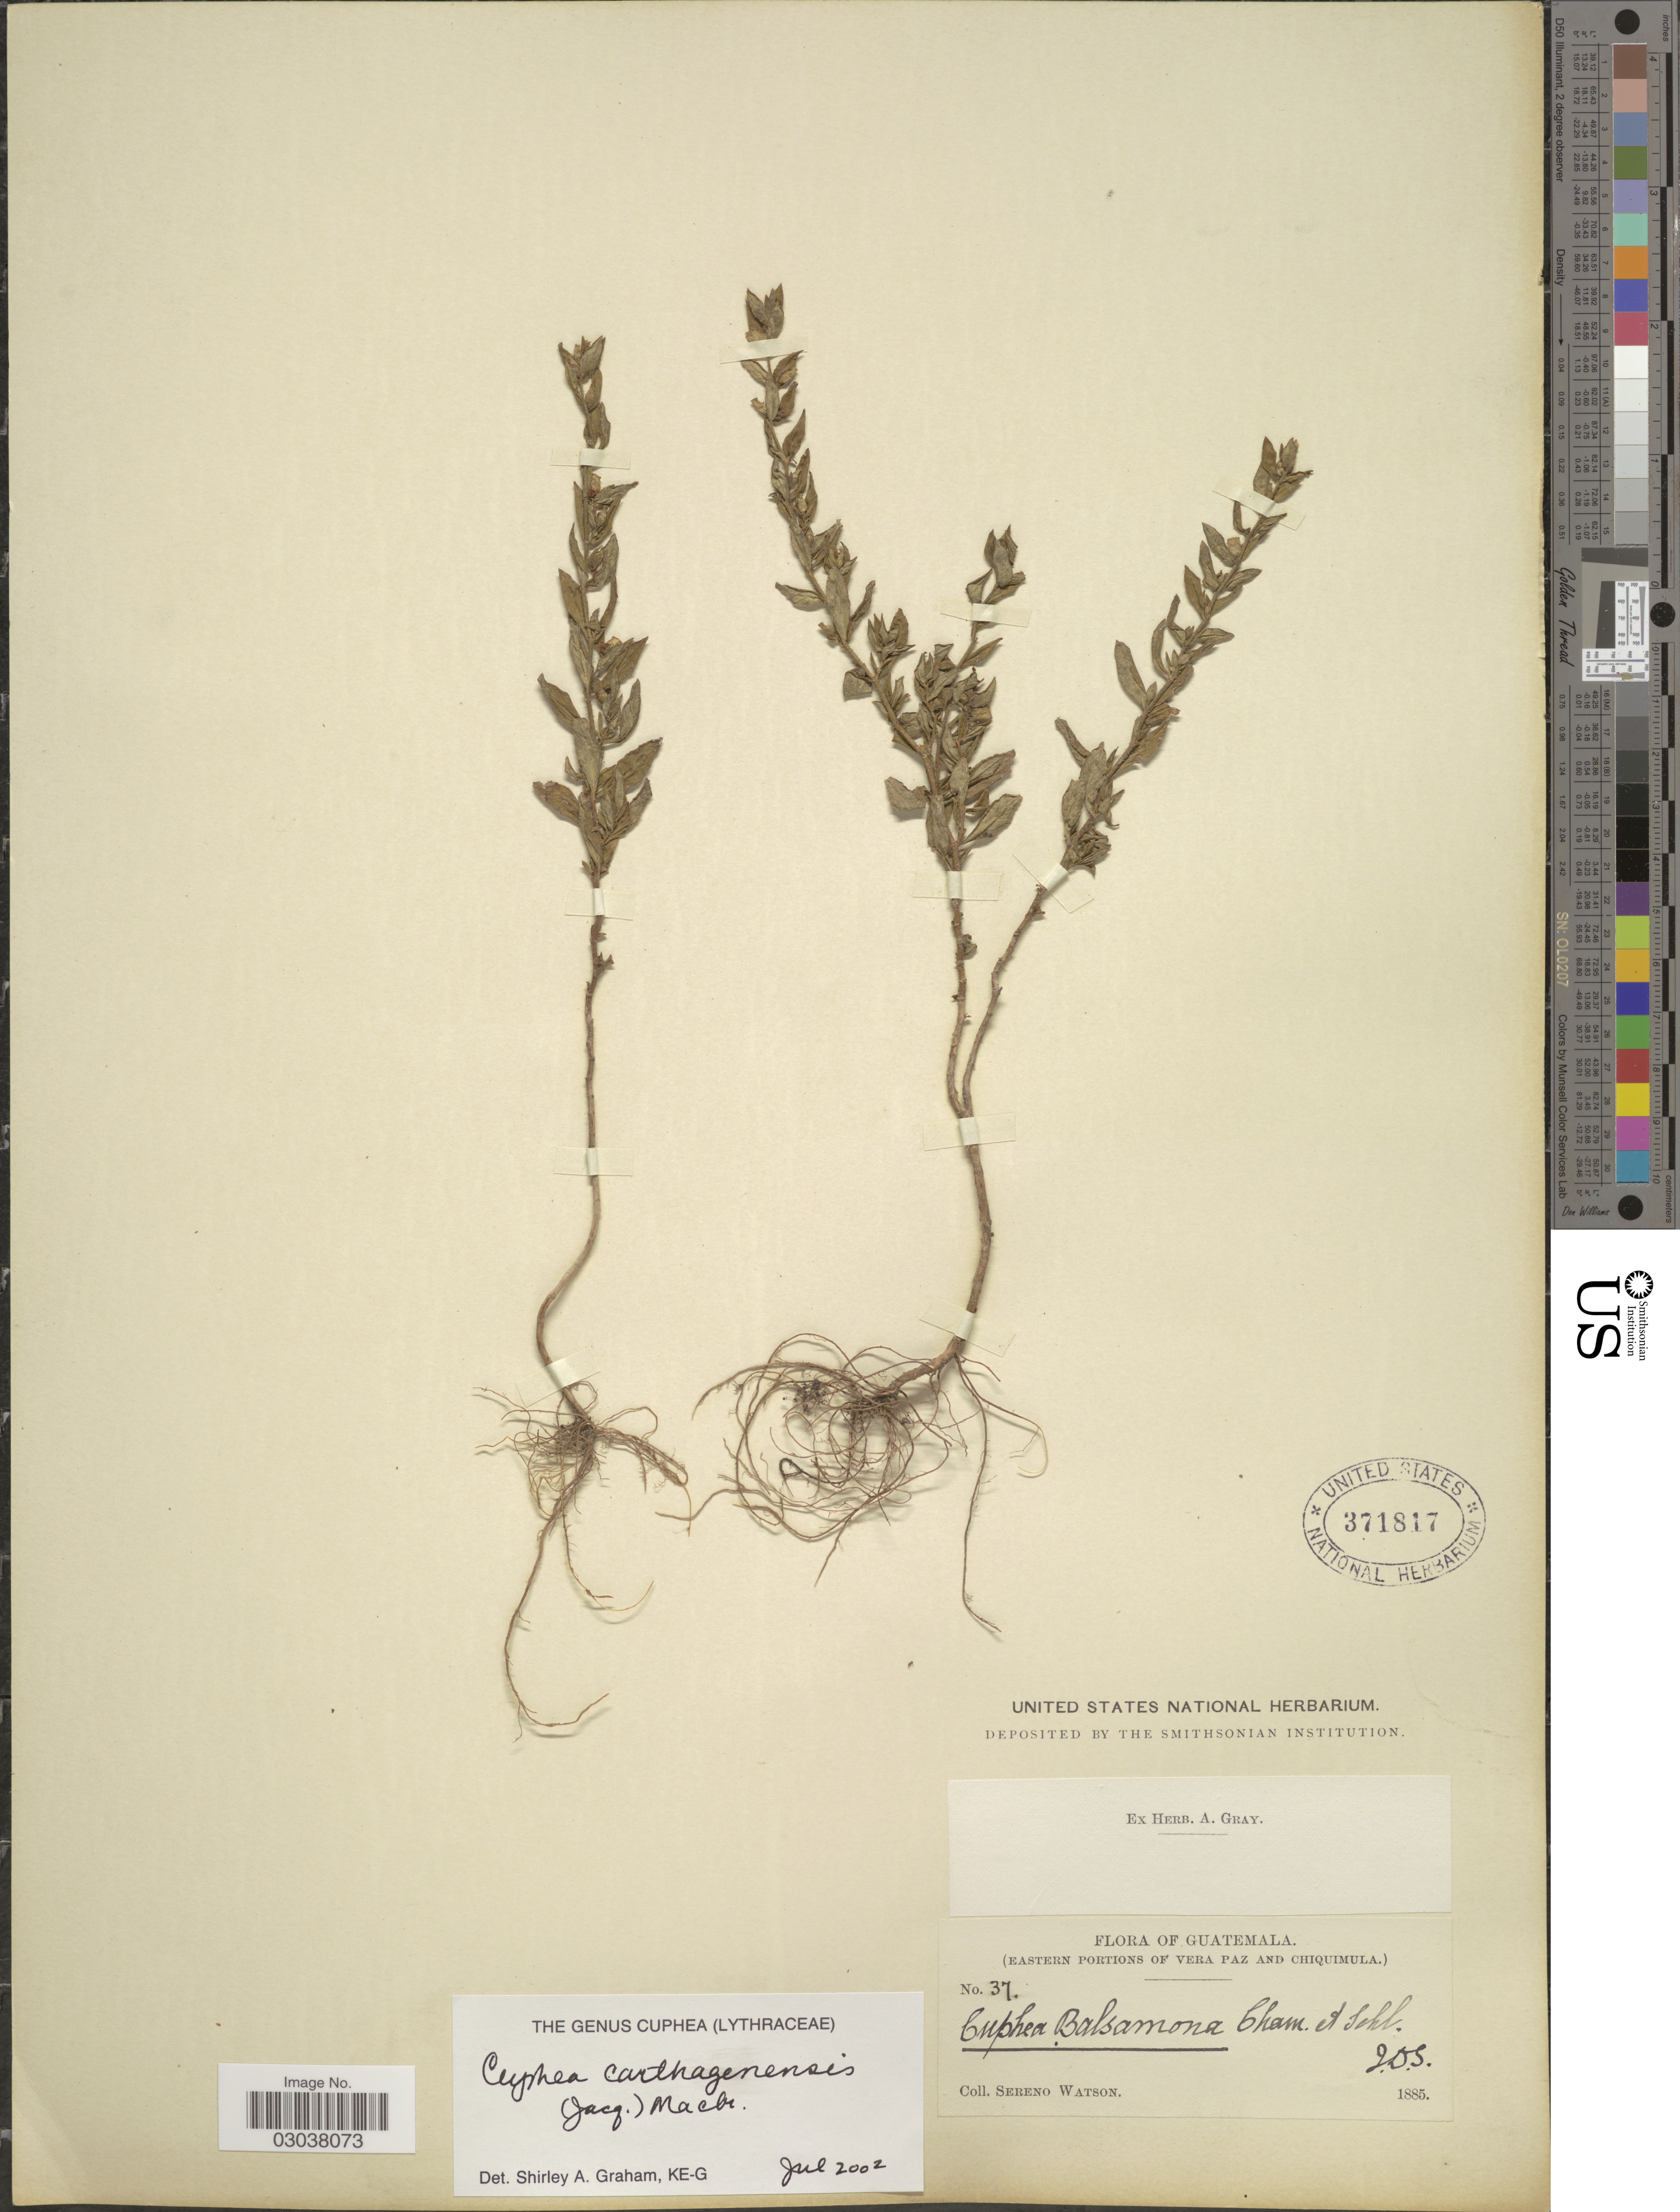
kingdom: Plantae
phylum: Tracheophyta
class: Magnoliopsida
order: Myrtales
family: Lythraceae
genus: Cuphea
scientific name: Cuphea carthagenensis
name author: (Jacq.) J.F. Macbr.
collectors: S. Watson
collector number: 37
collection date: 1885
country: Guatemala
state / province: Chiquimula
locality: Eastern portions of Vera Paz and Chiquimula.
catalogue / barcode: US 371817